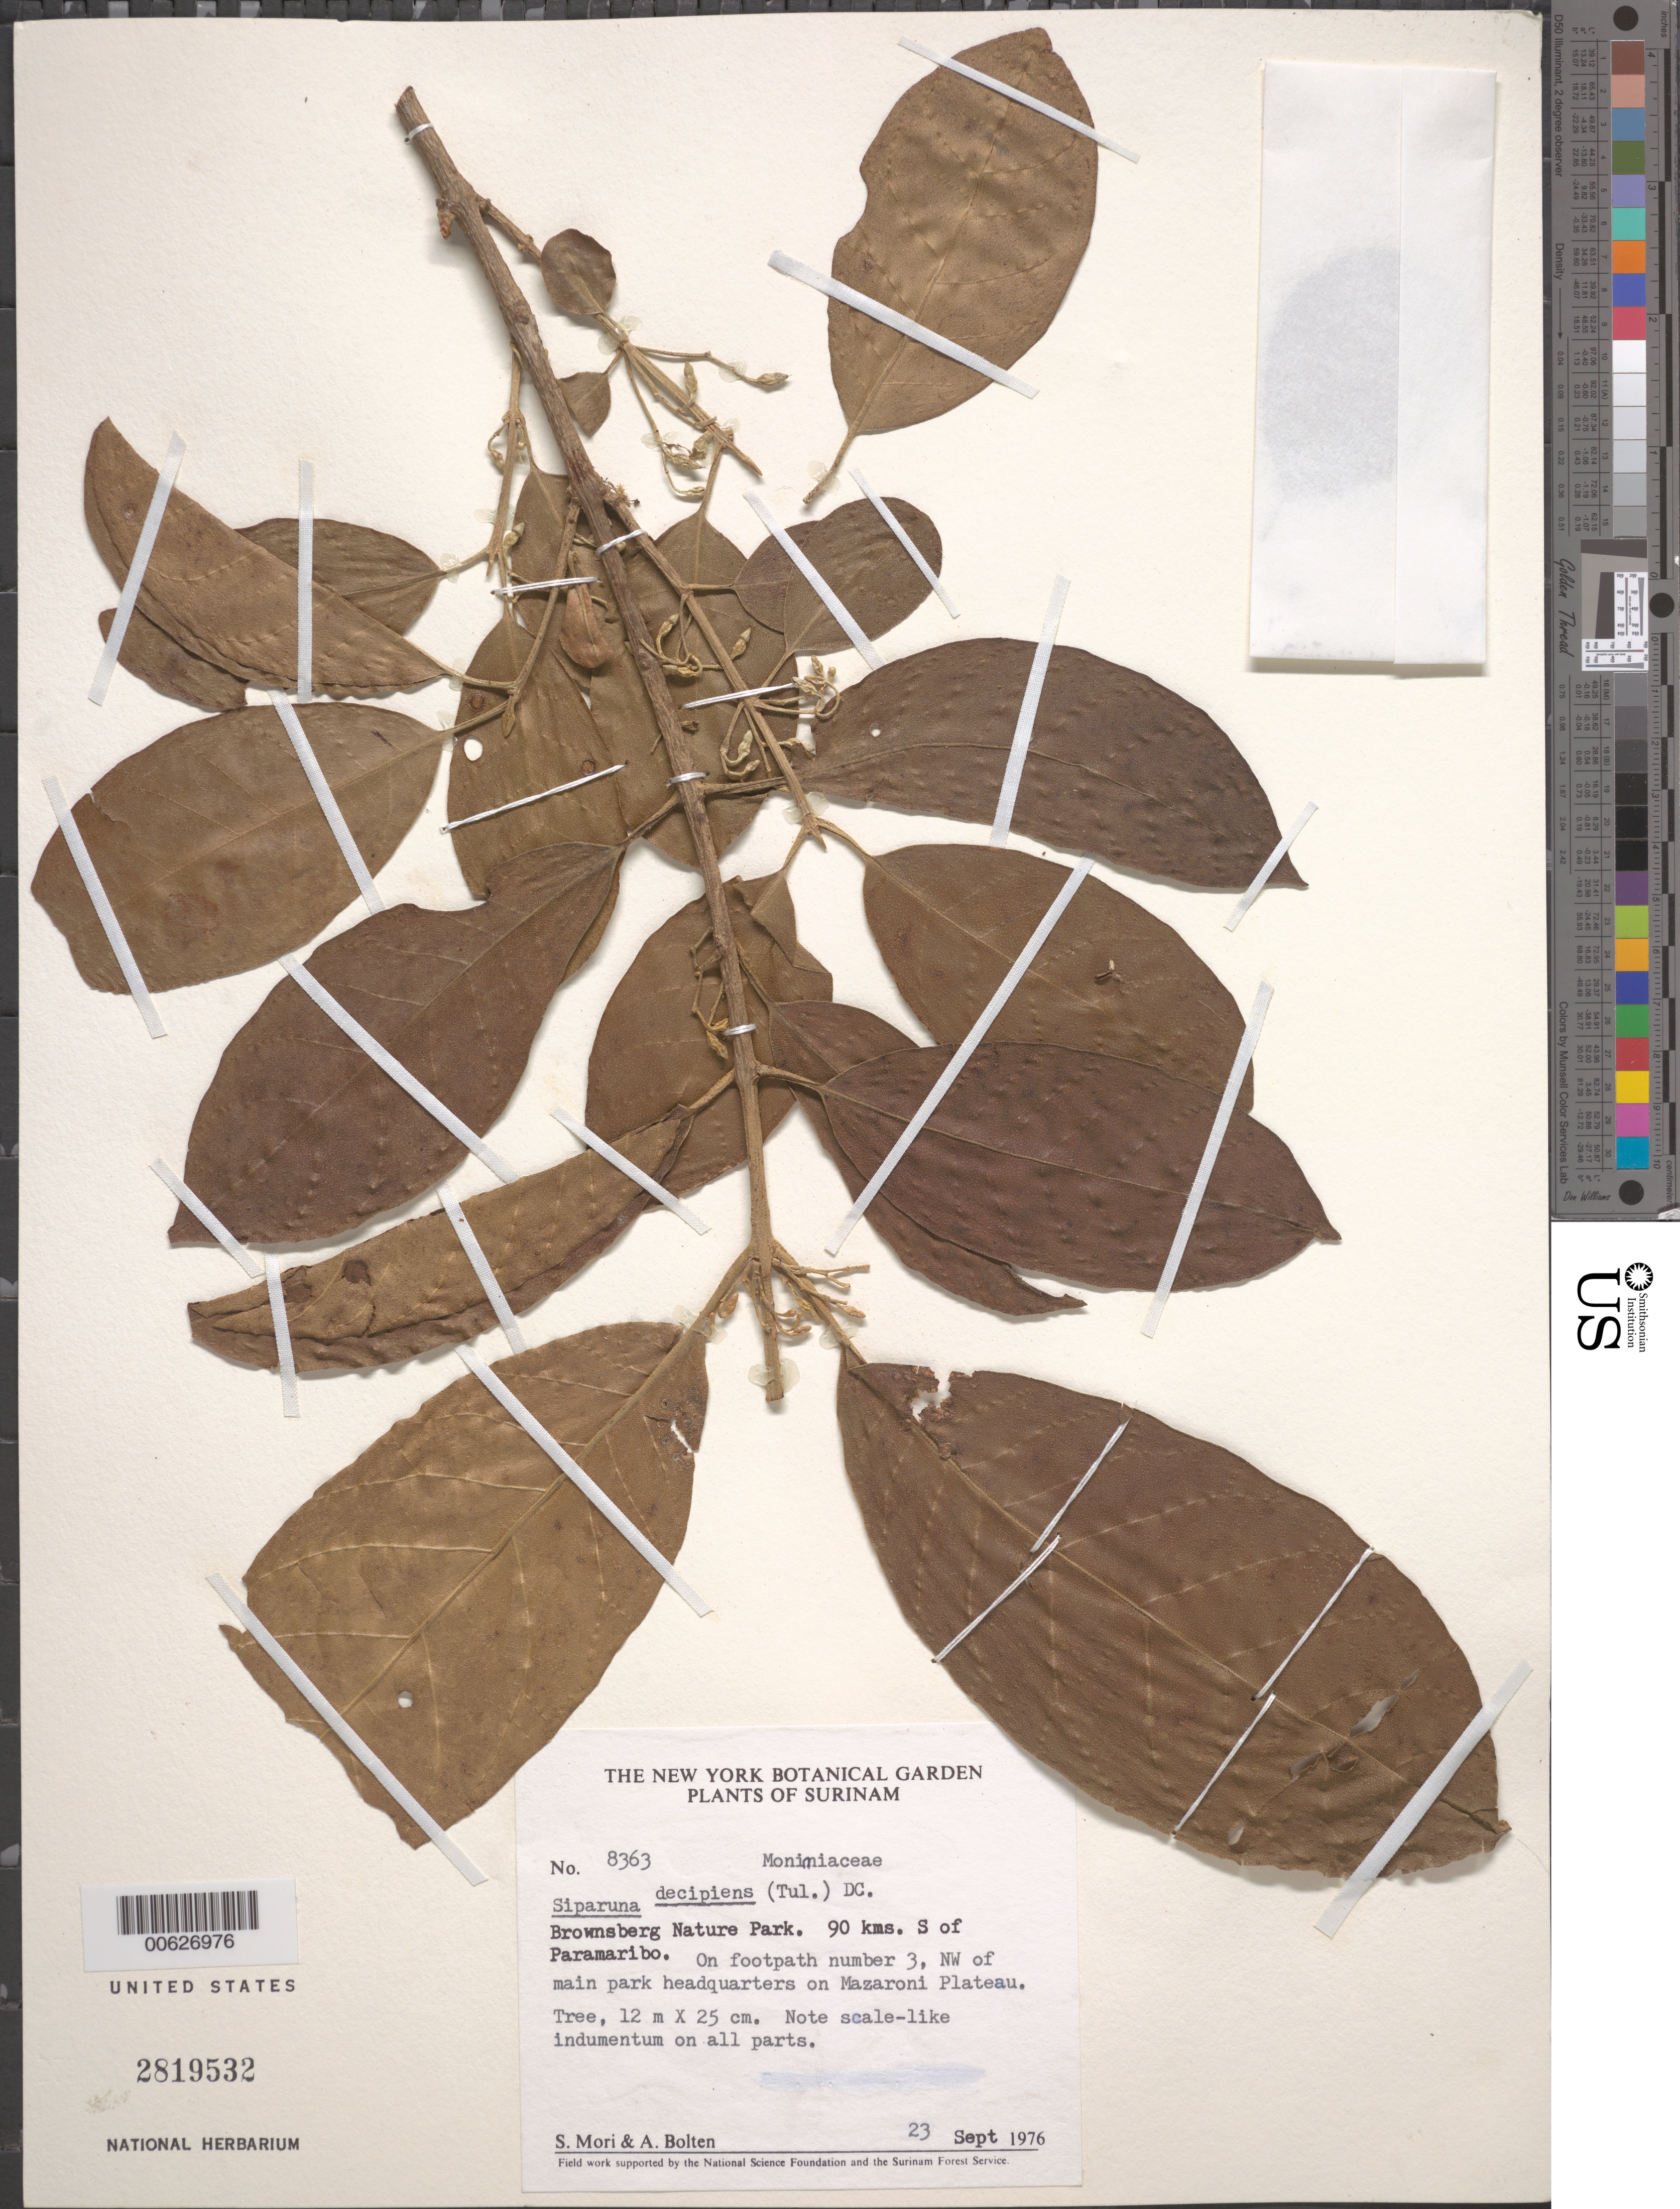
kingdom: Plantae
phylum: Tracheophyta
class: Magnoliopsida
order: Laurales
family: Siparunaceae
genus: Siparuna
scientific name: Siparuna decipiens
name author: (Tul.) A. DC.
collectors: S. Mori & A. Bolten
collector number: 8363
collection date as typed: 23-Sep-76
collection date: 1976-09-23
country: Suriname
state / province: Brokopondo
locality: Brownsberg Nature Park, 90 km S of Paramaribo. Footpath no. 3, just NW of main park headquarters on Mazaroni Plateau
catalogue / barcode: US 2819532